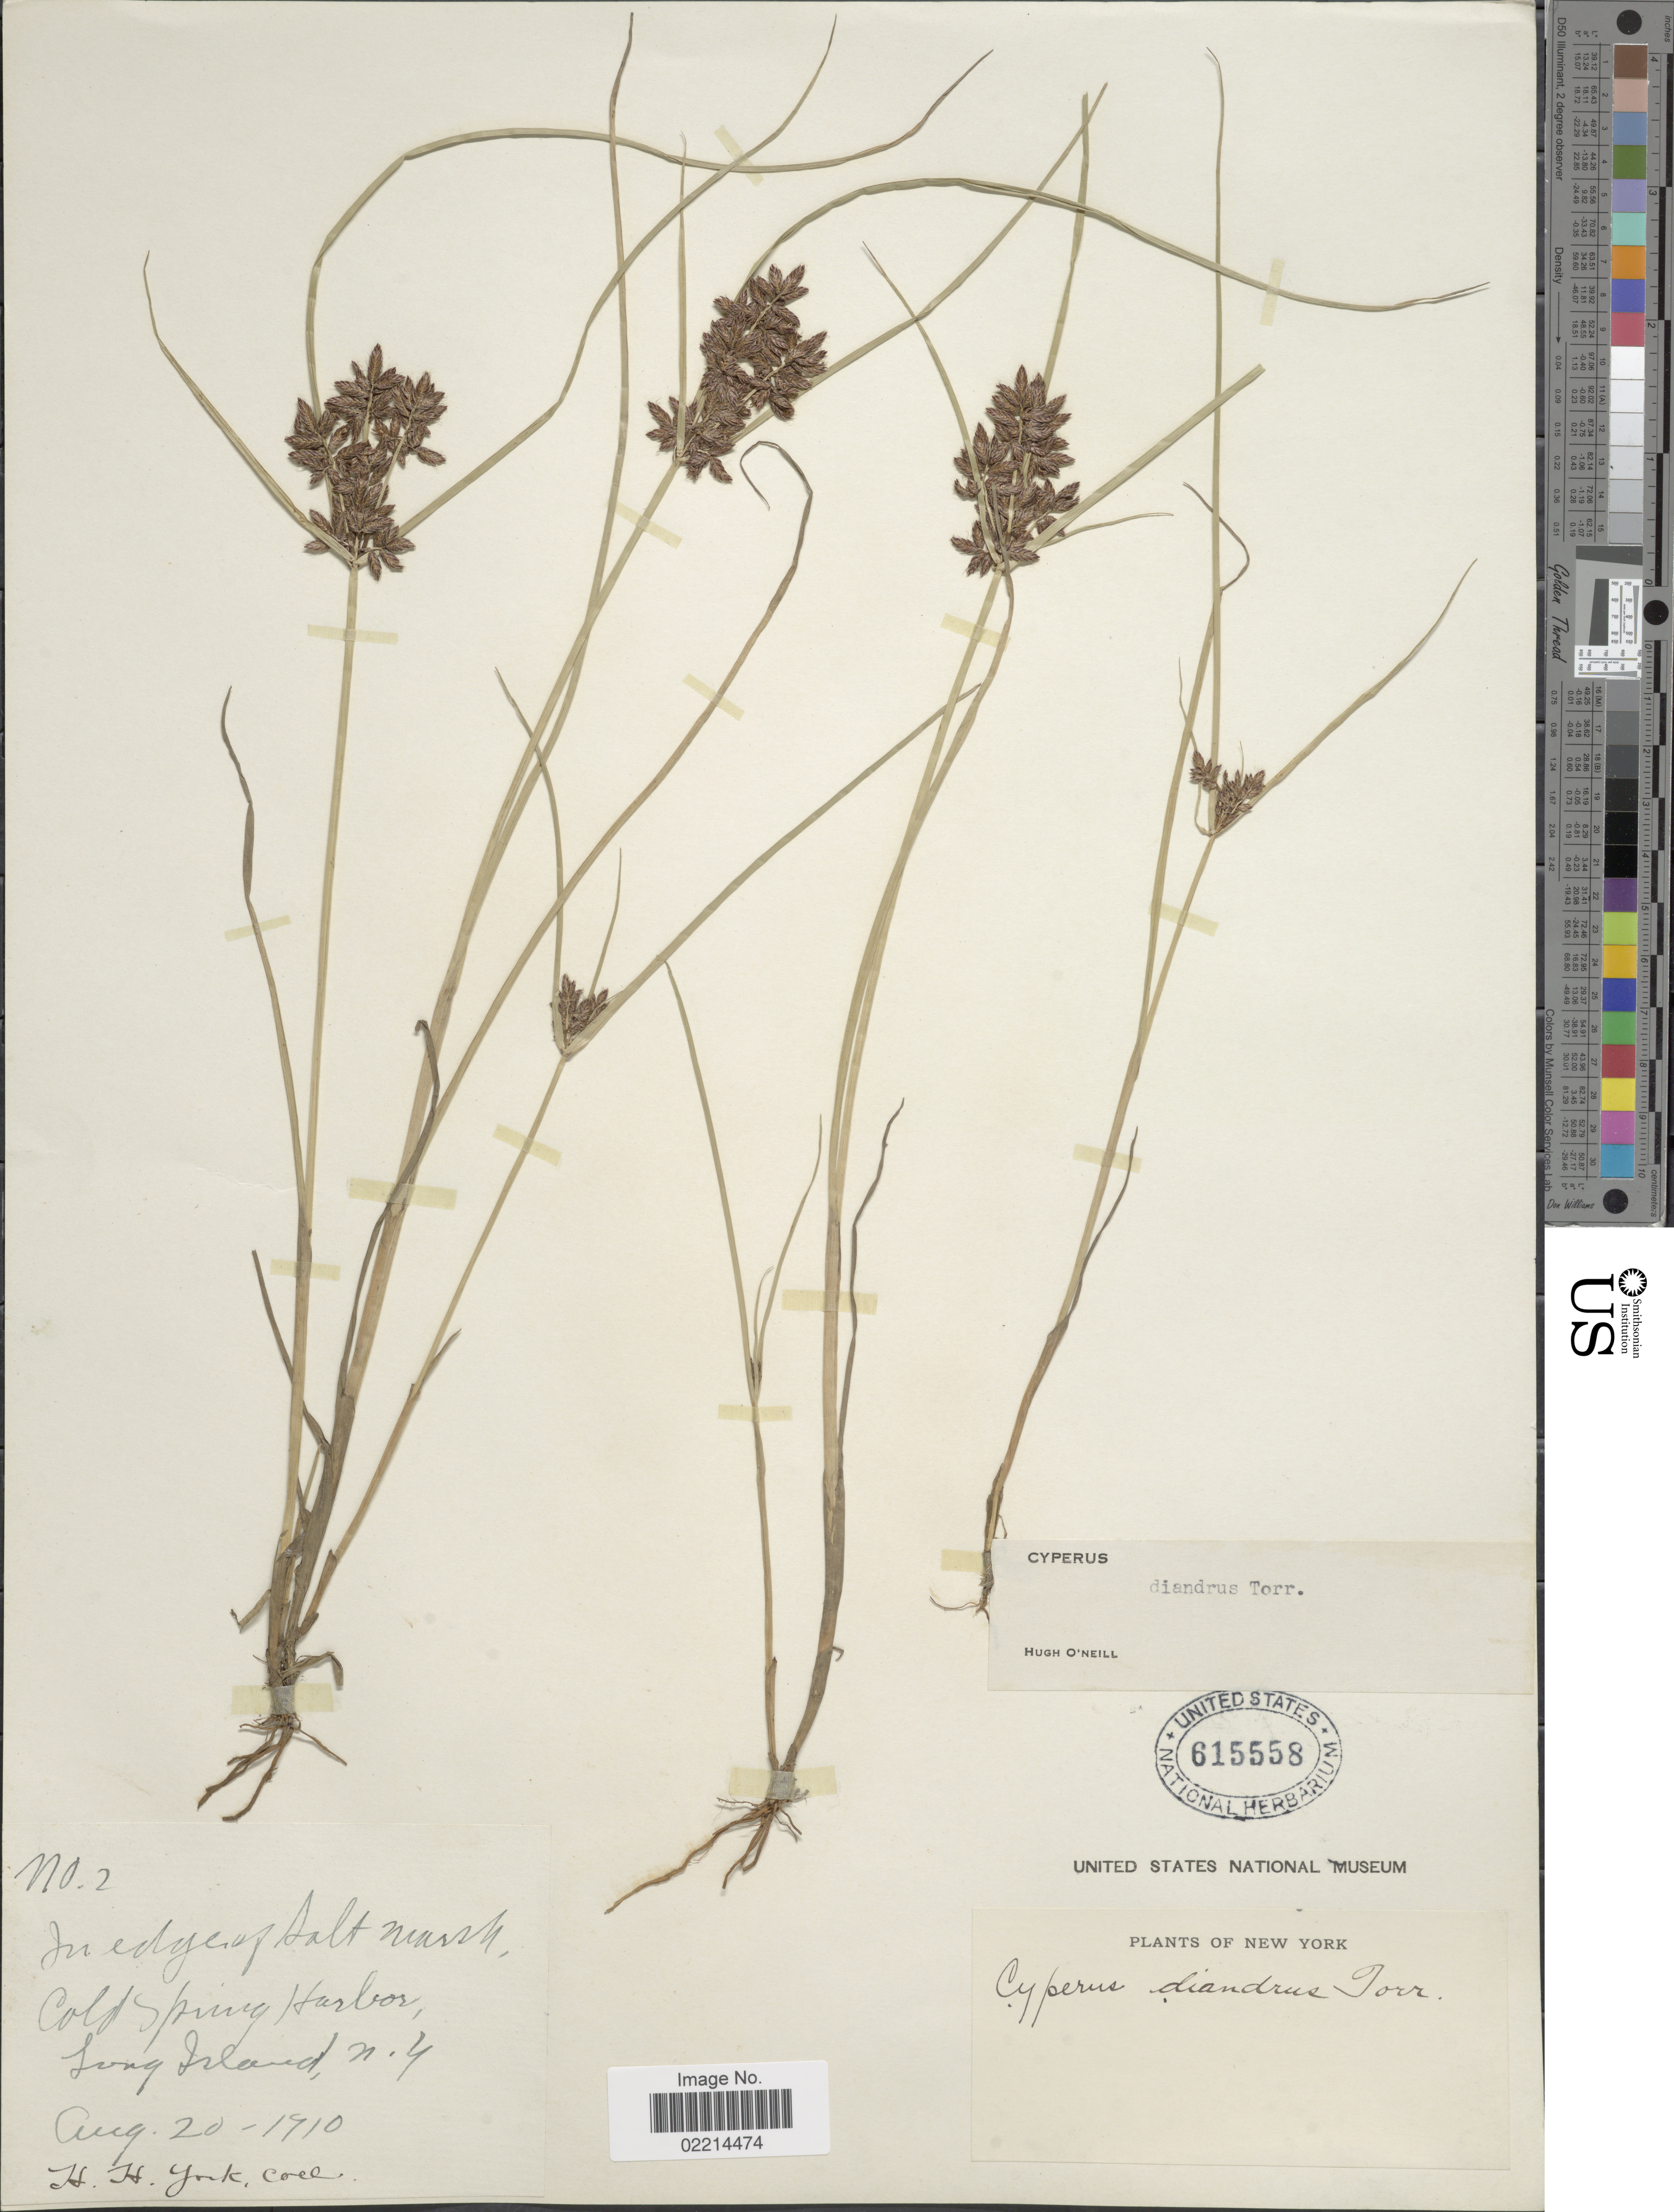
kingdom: Plantae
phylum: Tracheophyta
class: Liliopsida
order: Poales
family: Cyperaceae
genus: Cyperus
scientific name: Cyperus diandrus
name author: Torr.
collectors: H. York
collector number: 2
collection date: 1910-08-20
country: United States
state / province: New York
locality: In edge of salt marsh, Cold Spring Harbor, Long Island.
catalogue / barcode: US 615558